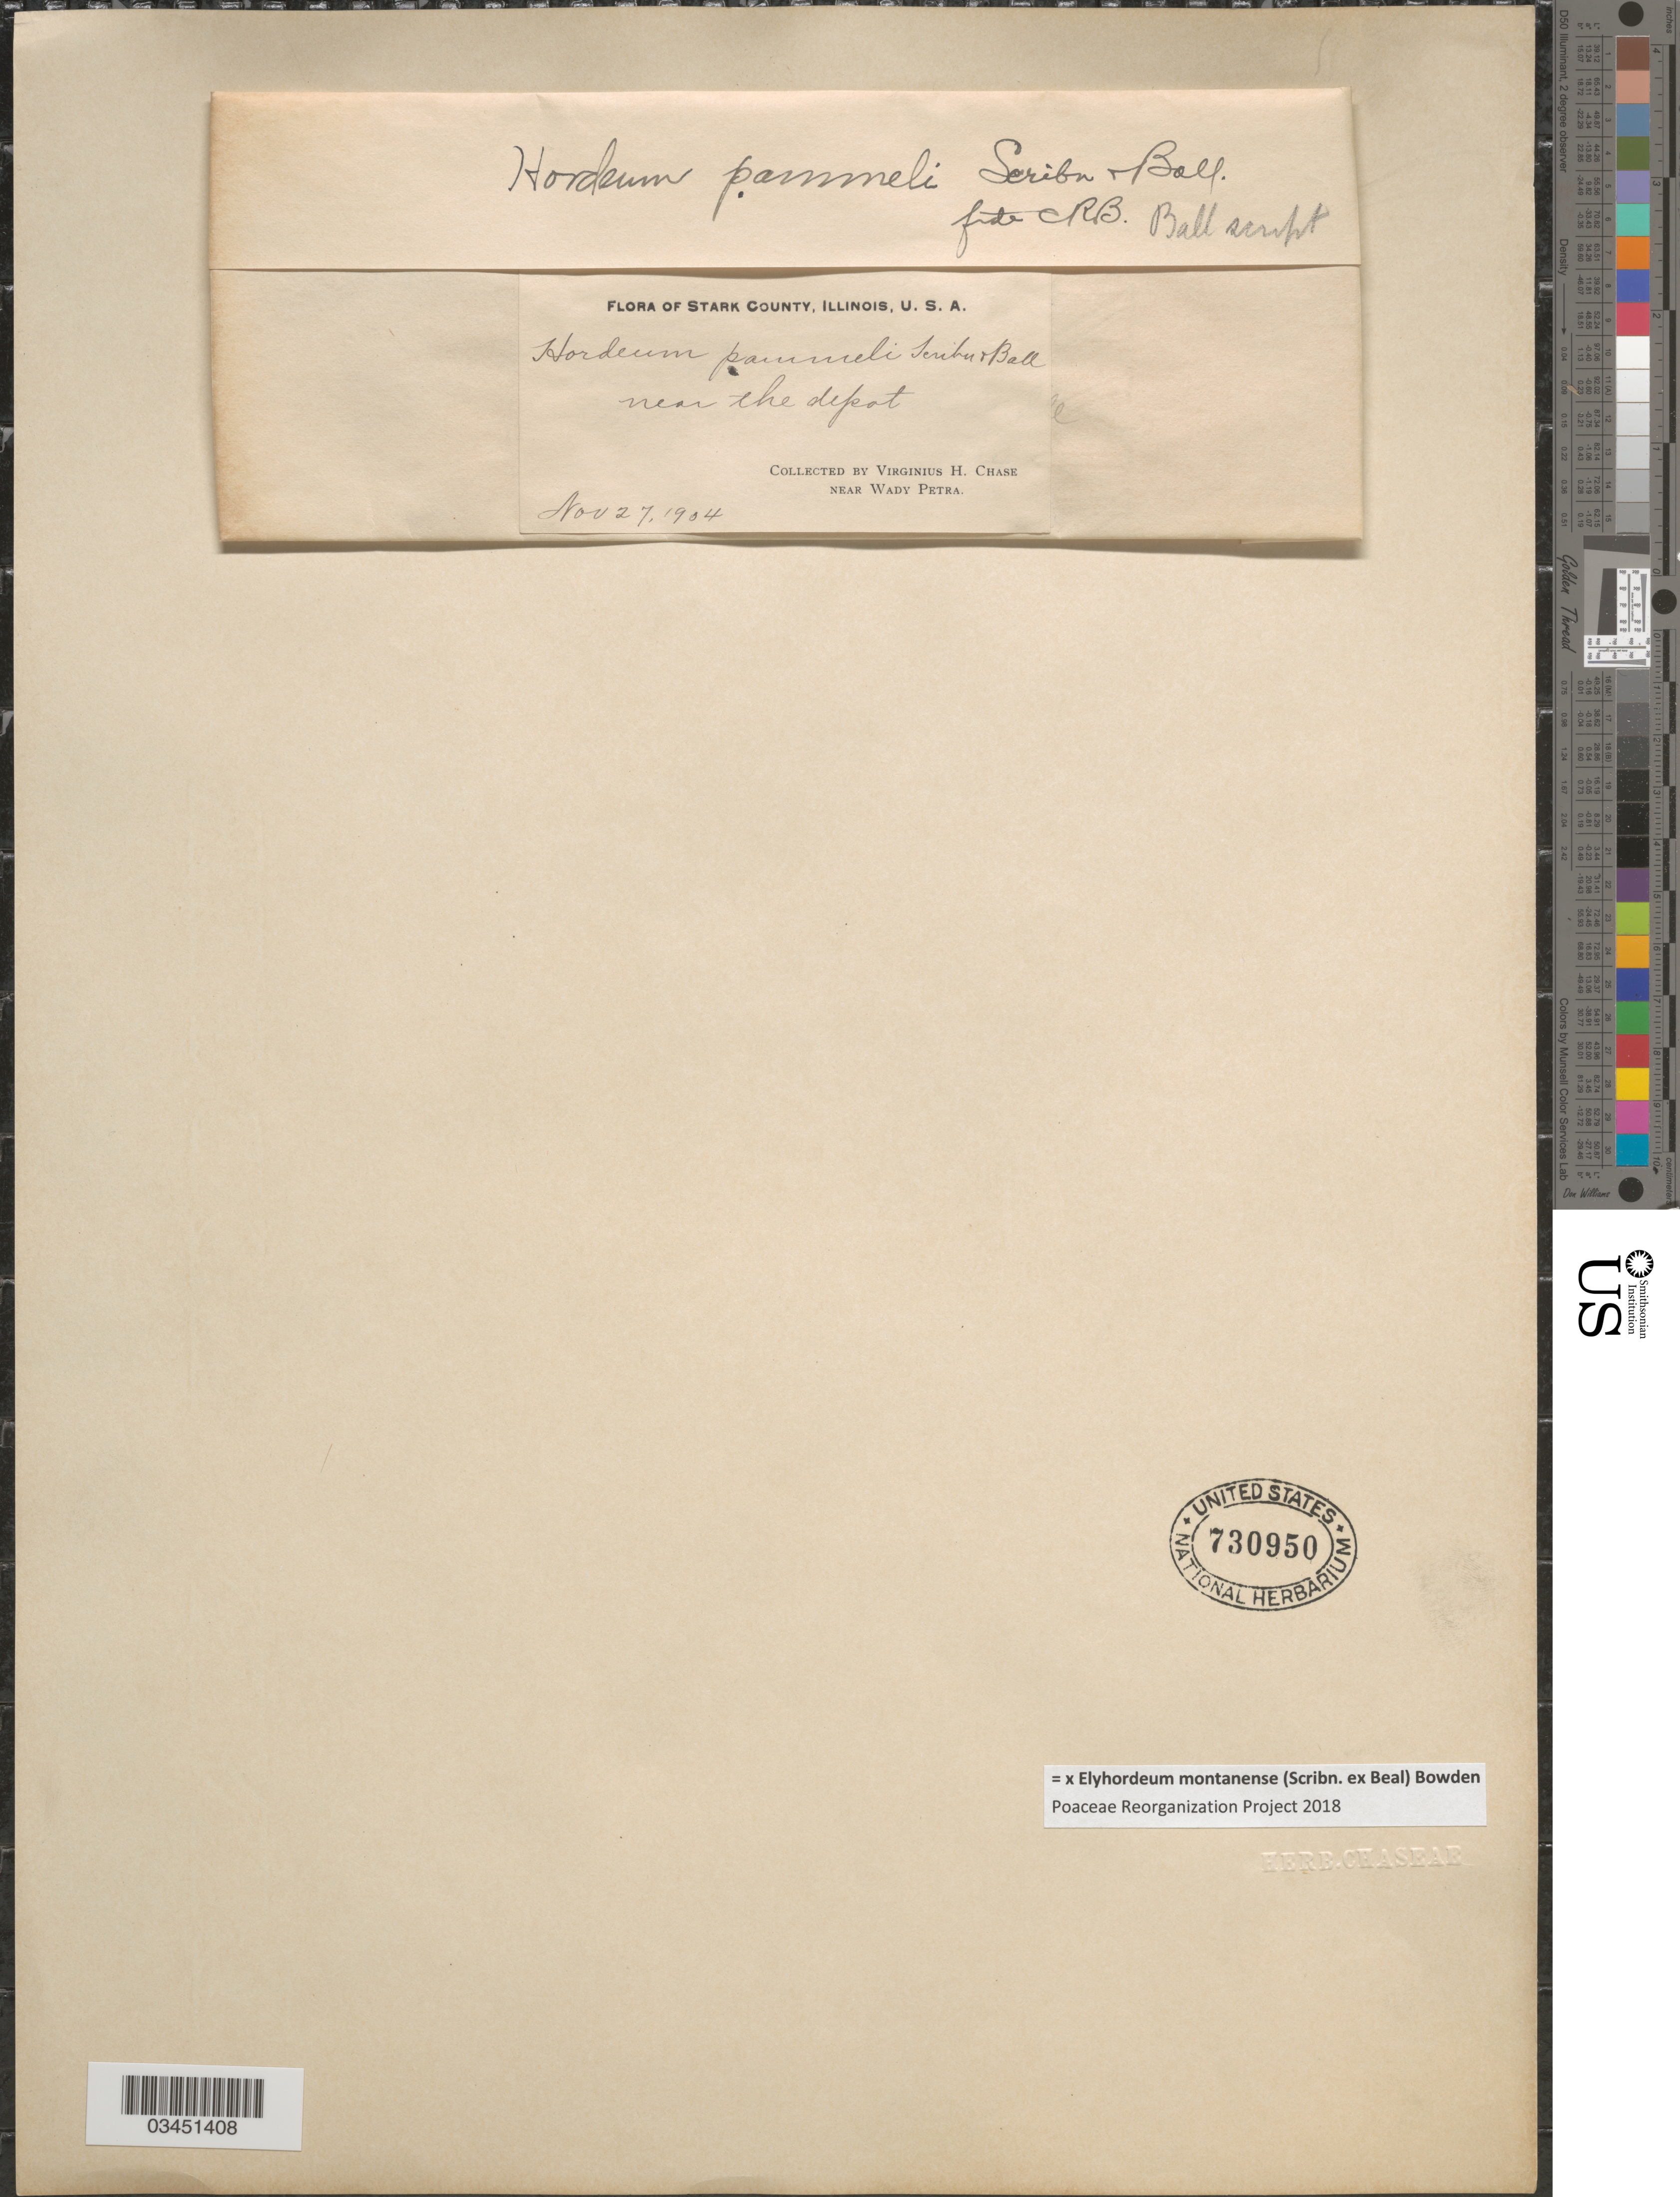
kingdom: Plantae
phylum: Tracheophyta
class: Liliopsida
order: Poales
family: Poaceae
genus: Elyhordeum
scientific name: x Elyhordeum montanense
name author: (Scribn. ex W.J. Beal) Bowden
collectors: V. H. Chase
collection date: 1934-11-27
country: United States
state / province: Illinois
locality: Stark County. Near the depot. Near Wady Petra.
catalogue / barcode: US 730950